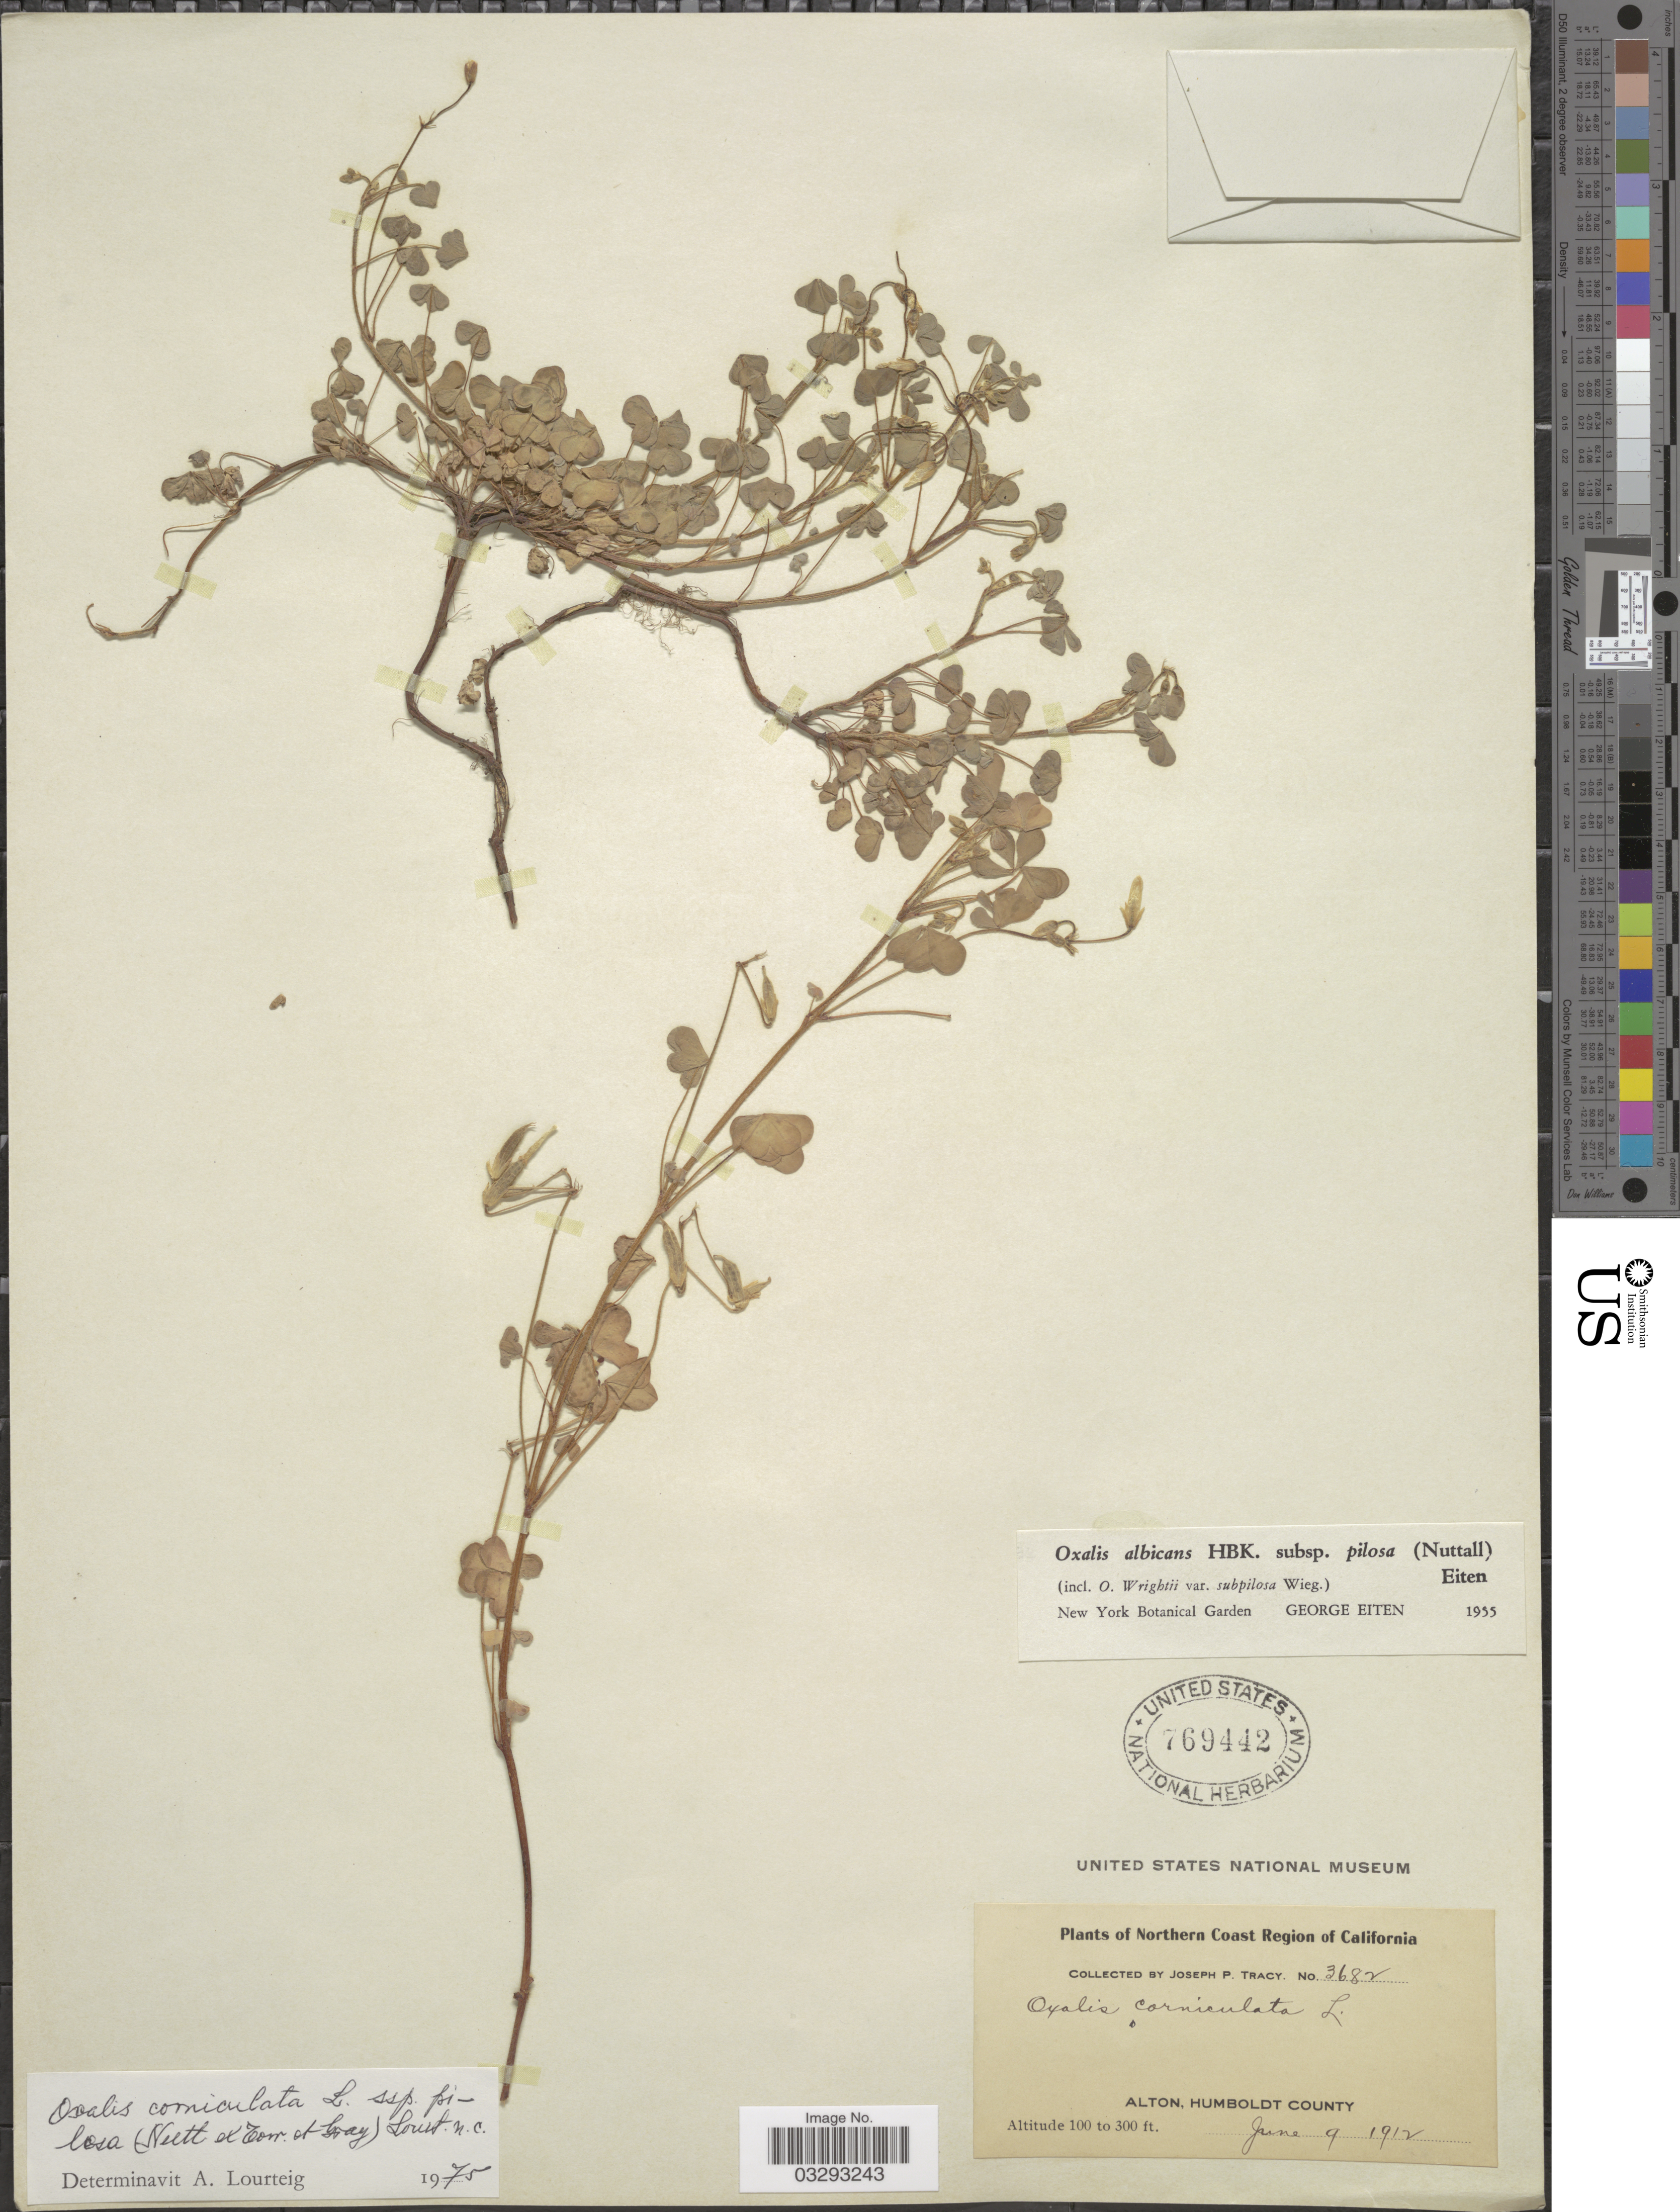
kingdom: Plantae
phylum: Tracheophyta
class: Magnoliopsida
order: Oxalidales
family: Oxalidaceae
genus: Oxalis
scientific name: Oxalis corniculata subsp. pilosa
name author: (Nutt.) Lourteig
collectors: J. Tracy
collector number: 3682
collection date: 1912-06-09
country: United States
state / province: California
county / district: Humboldt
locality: Northern Coast Region of California. Alton, Humboldt County.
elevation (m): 30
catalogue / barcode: US 769442